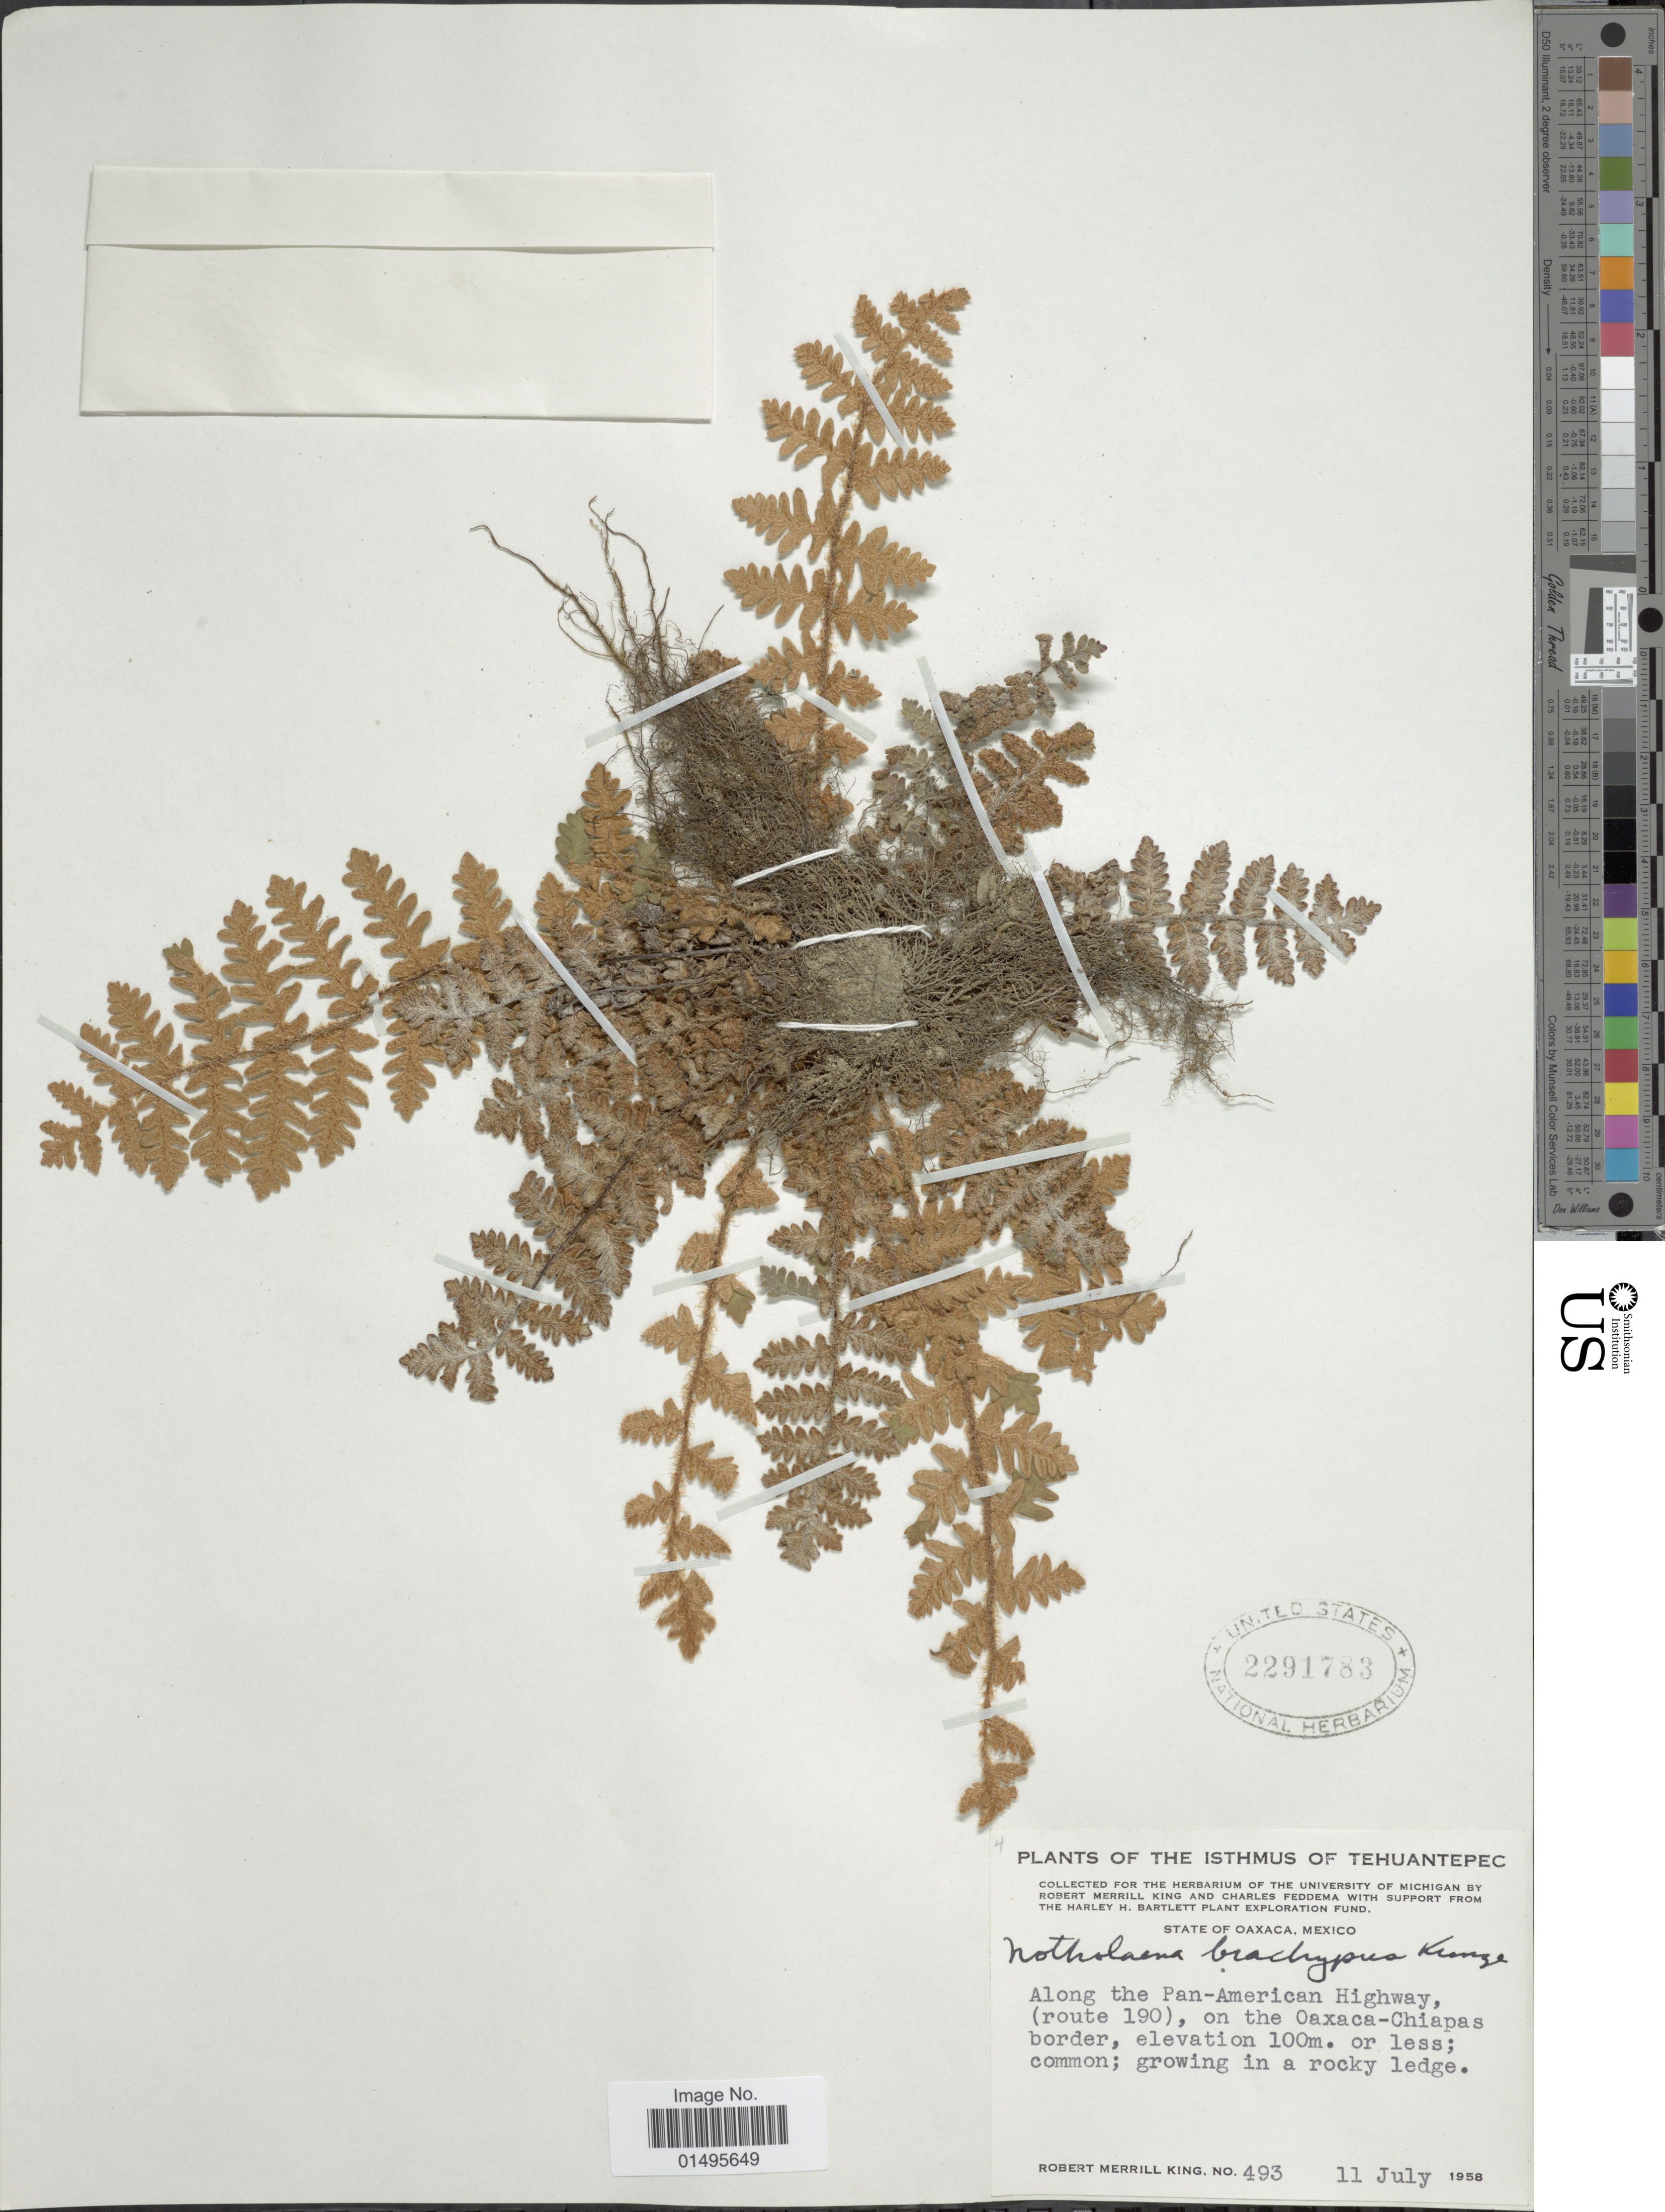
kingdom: Plantae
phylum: Tracheophyta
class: Polypodiopsida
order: Polypodiales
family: Pteridaceae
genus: Notholaena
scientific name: Notholaena brachypus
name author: (Kunze) J. Sm.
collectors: R. M. King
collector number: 493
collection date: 1958-07-11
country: Mexico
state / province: Oaxaca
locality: The Isthmus of Tehuantepec, along the Pan- American Highway, (route 190), on the Oaxaca- Chiapas border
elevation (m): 100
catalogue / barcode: US 2291783